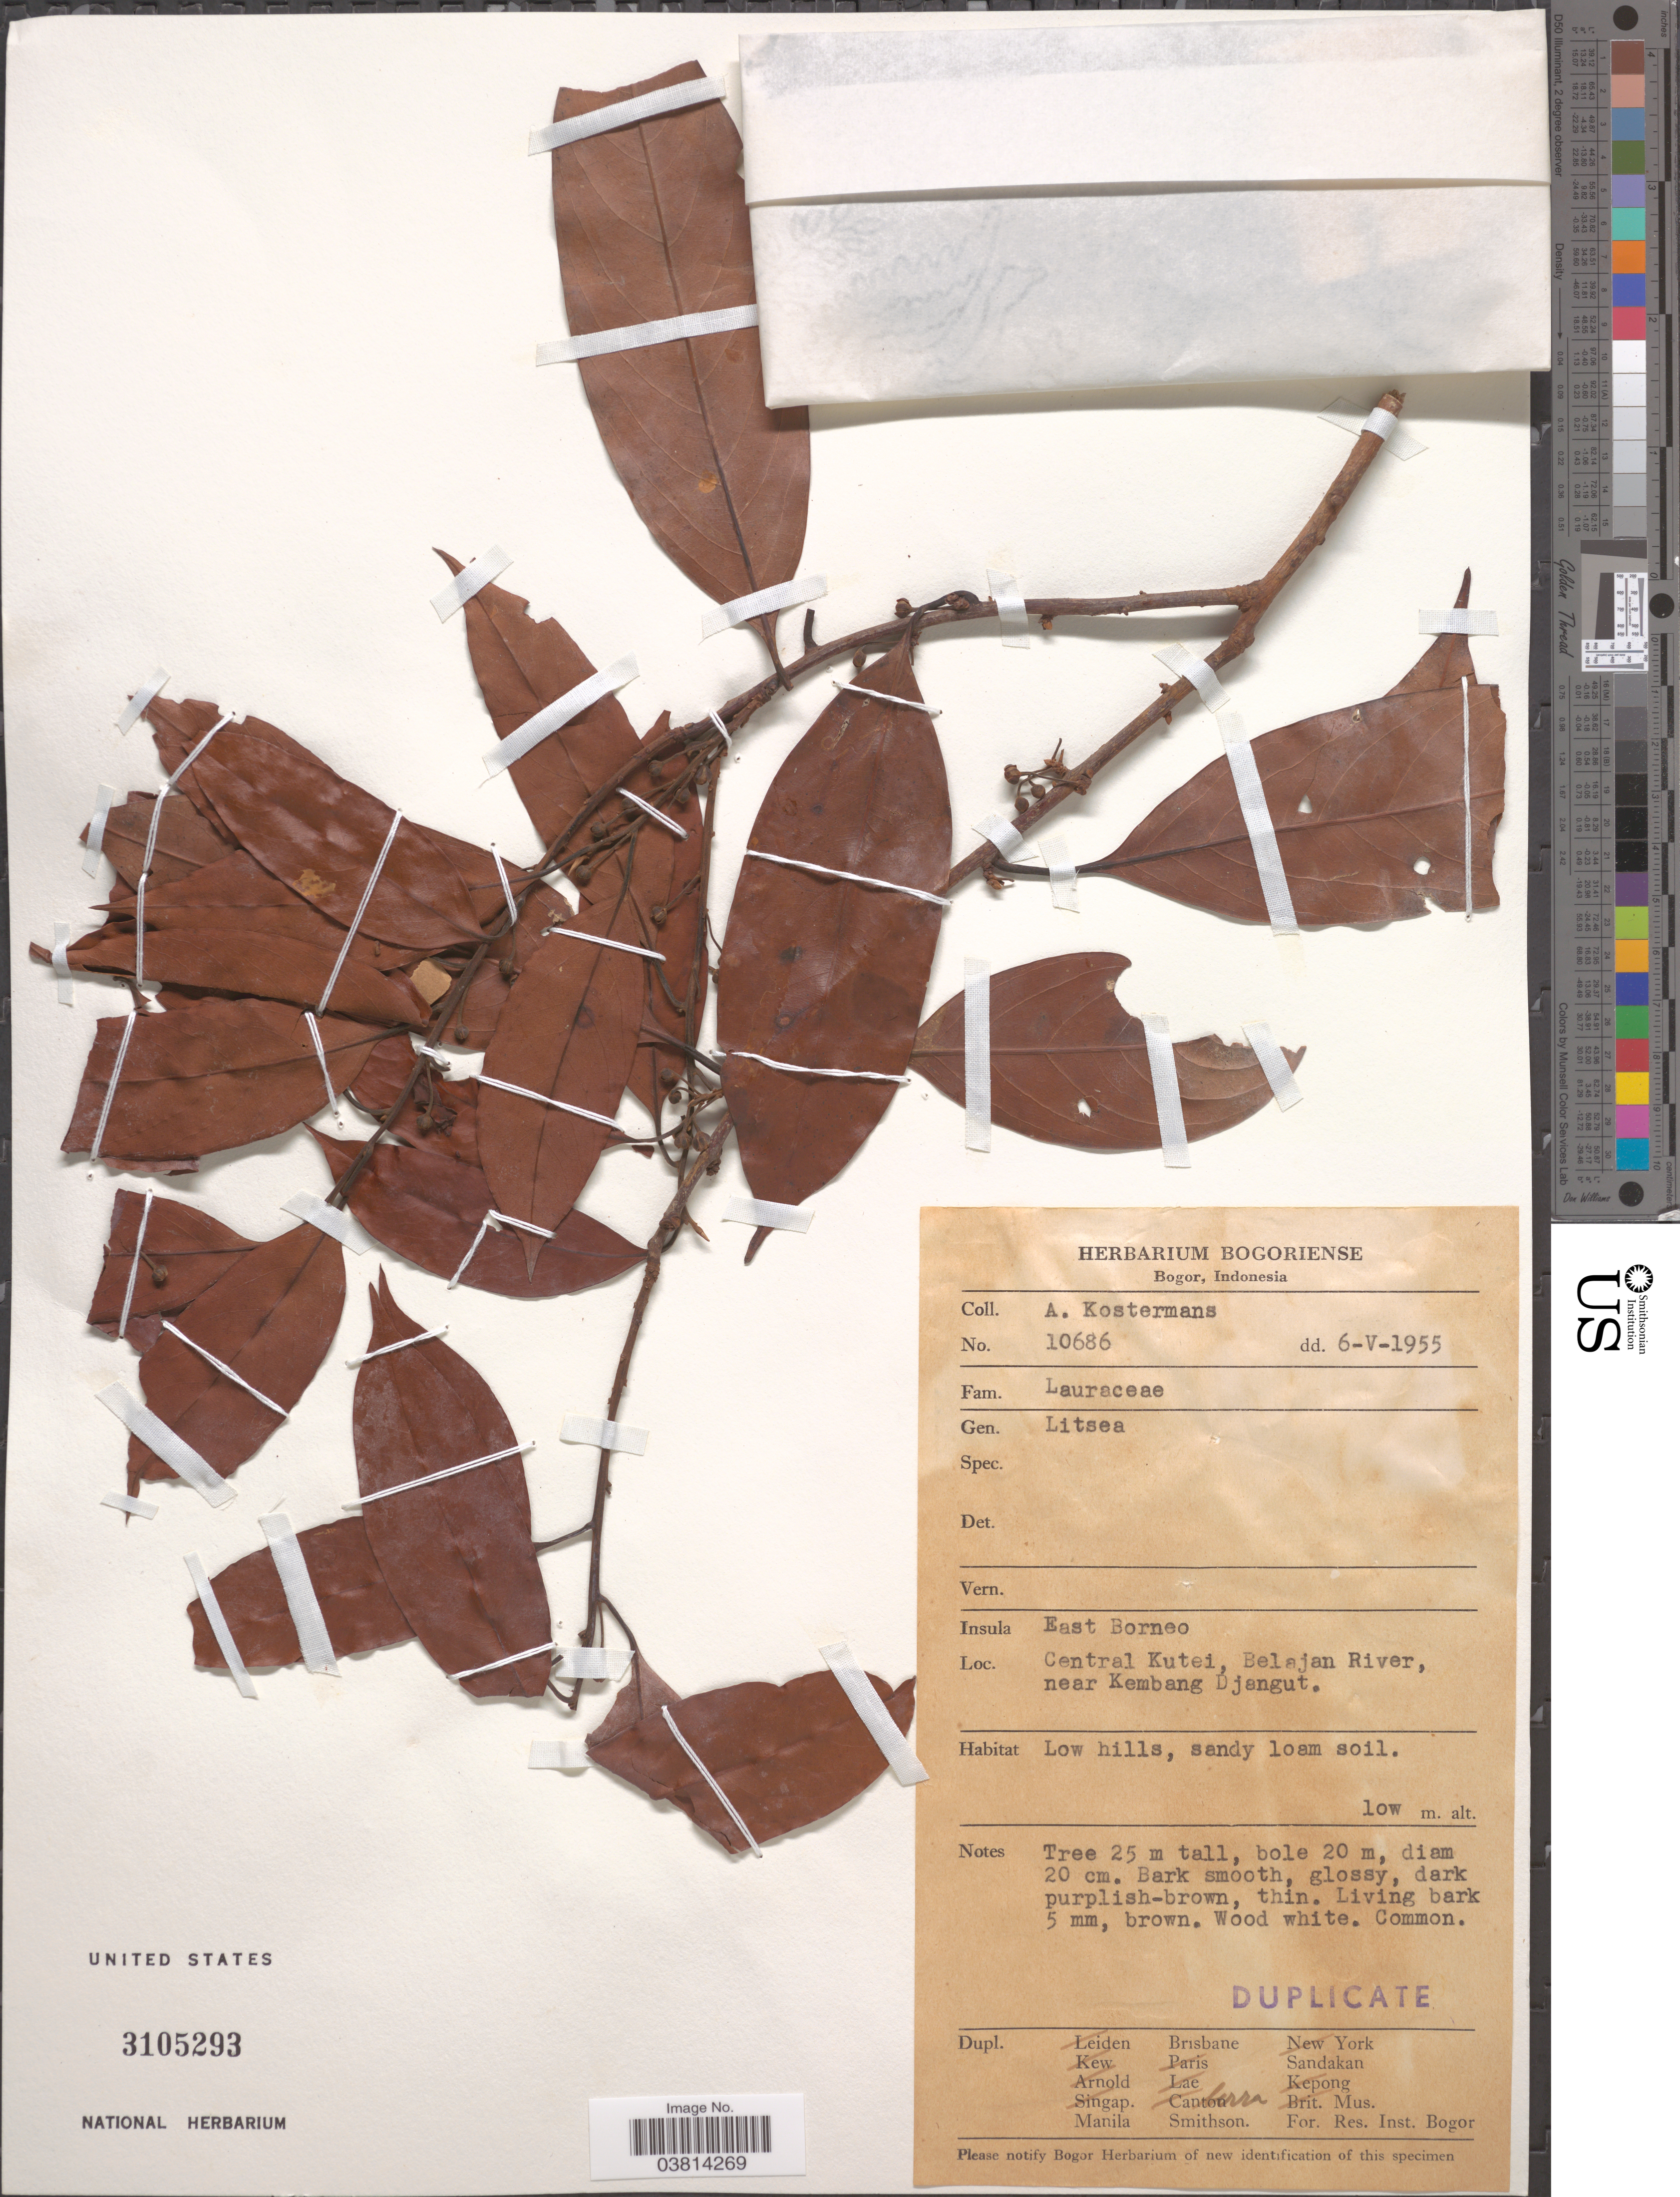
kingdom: Plantae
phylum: Tracheophyta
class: Magnoliopsida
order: Laurales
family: Lauraceae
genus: Litsea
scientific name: Litsea sp.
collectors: A. J. G. Kostermans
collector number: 10686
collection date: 1955-05-06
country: Indonesia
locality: Insula East Borneo. Central Kutei, Belajan River, near Kembang Djangut.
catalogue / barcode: US 3105293